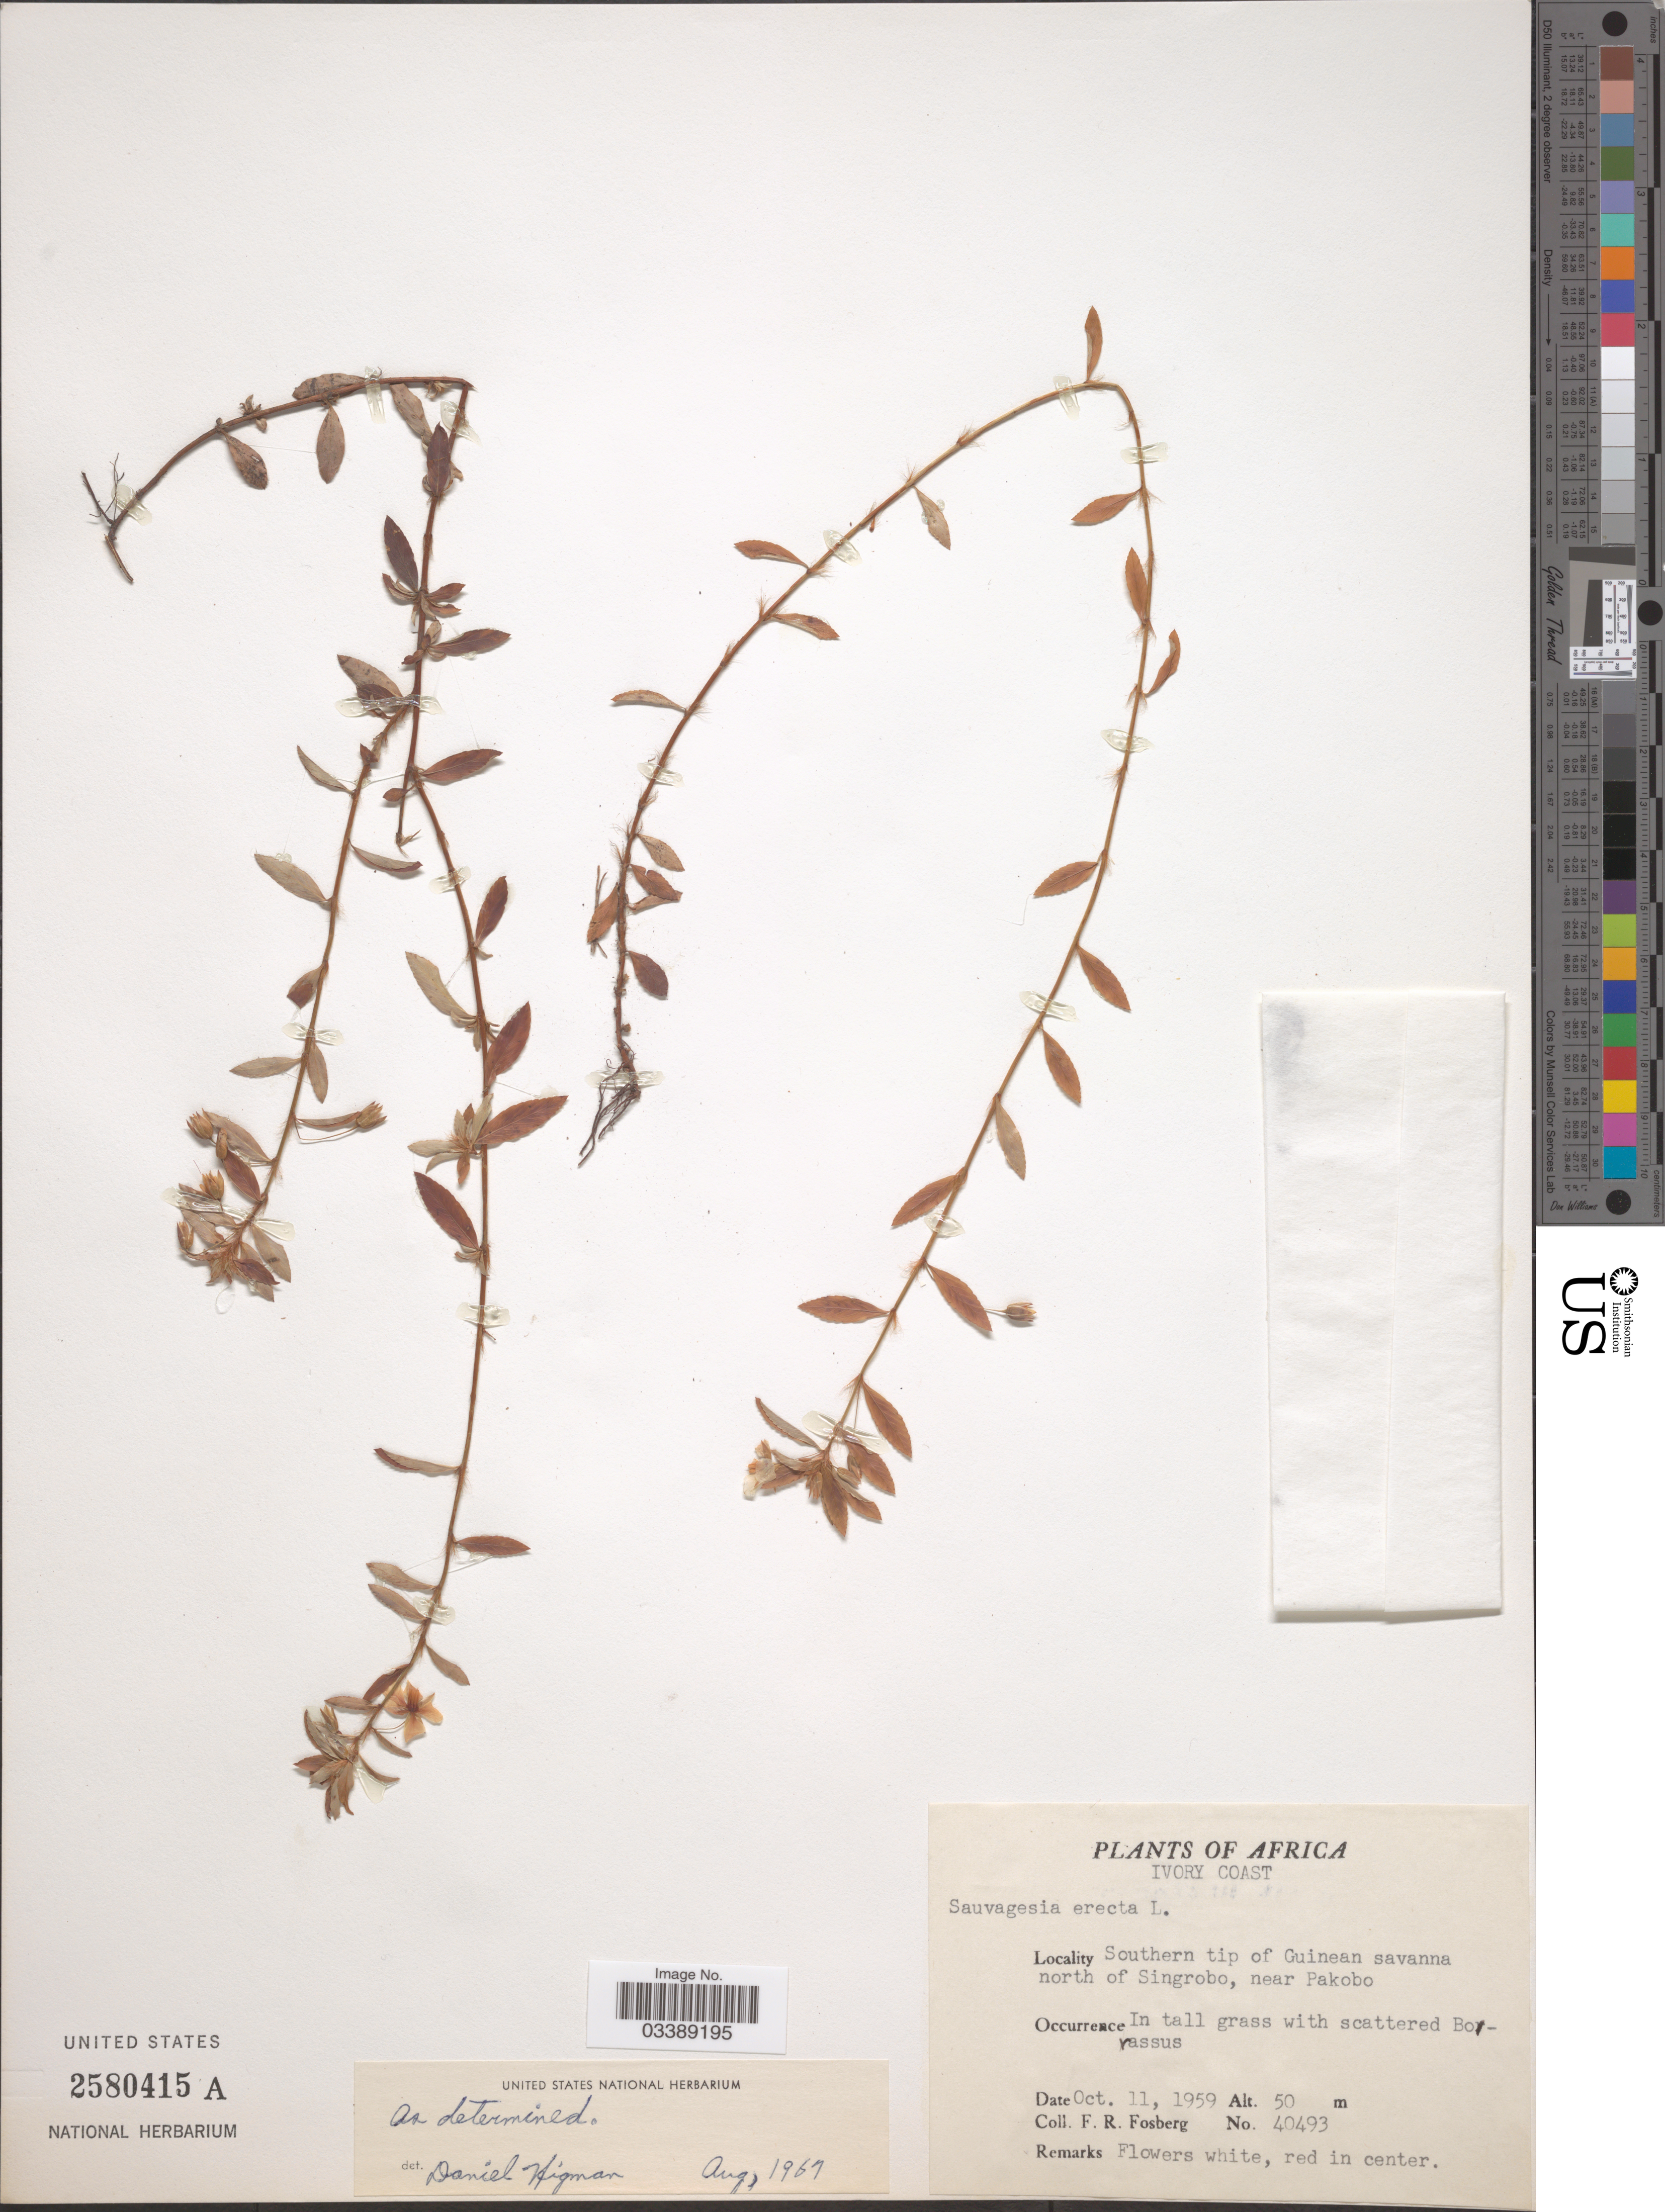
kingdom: Plantae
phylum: Tracheophyta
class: Magnoliopsida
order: Malpighiales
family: Ochnaceae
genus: Sauvagesia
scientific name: Sauvagesia erecta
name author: L.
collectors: F. R. Fosberg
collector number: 40493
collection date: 1959-10-11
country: Ivory Coast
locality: Southern tip of Guinean savanna north of Singrobo, near Pakobo.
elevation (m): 50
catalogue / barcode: US 2580415A